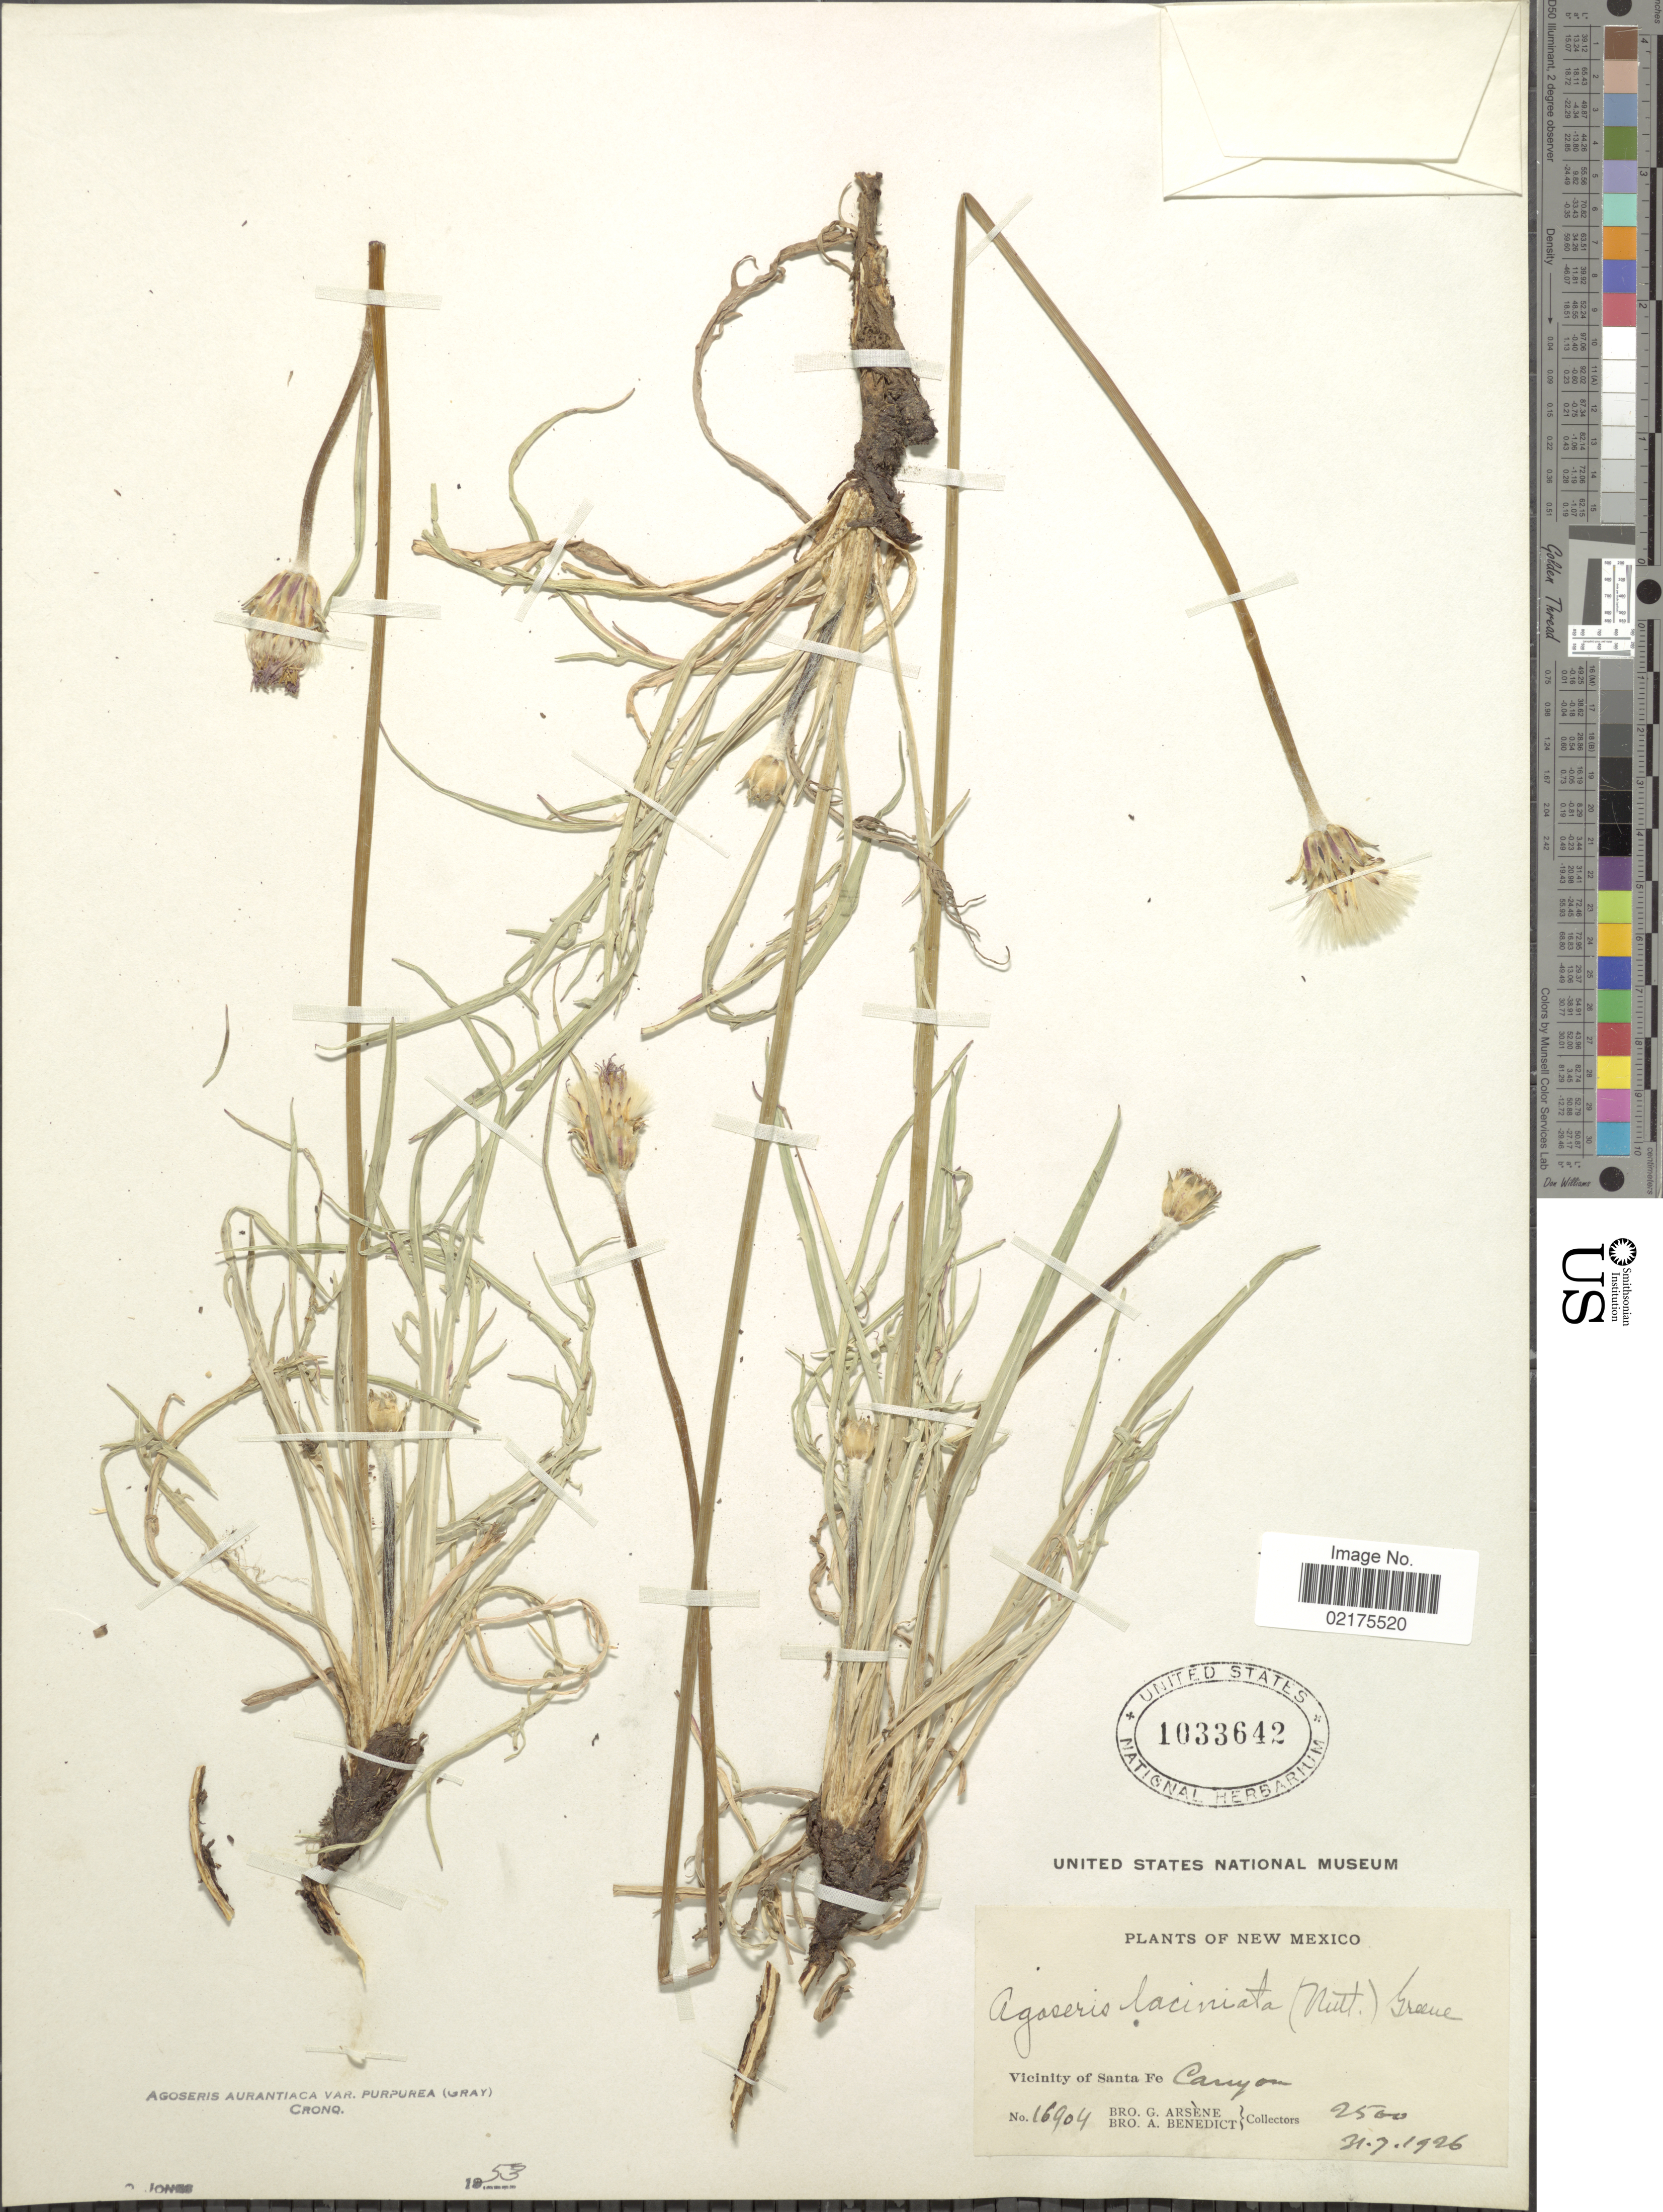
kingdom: Plantae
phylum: Tracheophyta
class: Magnoliopsida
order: Asterales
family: Asteraceae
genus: Agoseris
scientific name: Agoseris aurantiaca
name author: (Hook.) Greene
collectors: Bro. G. Arsène & Bro. A. Benedict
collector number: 16904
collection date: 1926-07-31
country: United States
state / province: New Mexico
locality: Vicinity of Santa Fe Canyon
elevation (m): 2500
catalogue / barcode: US 1033642